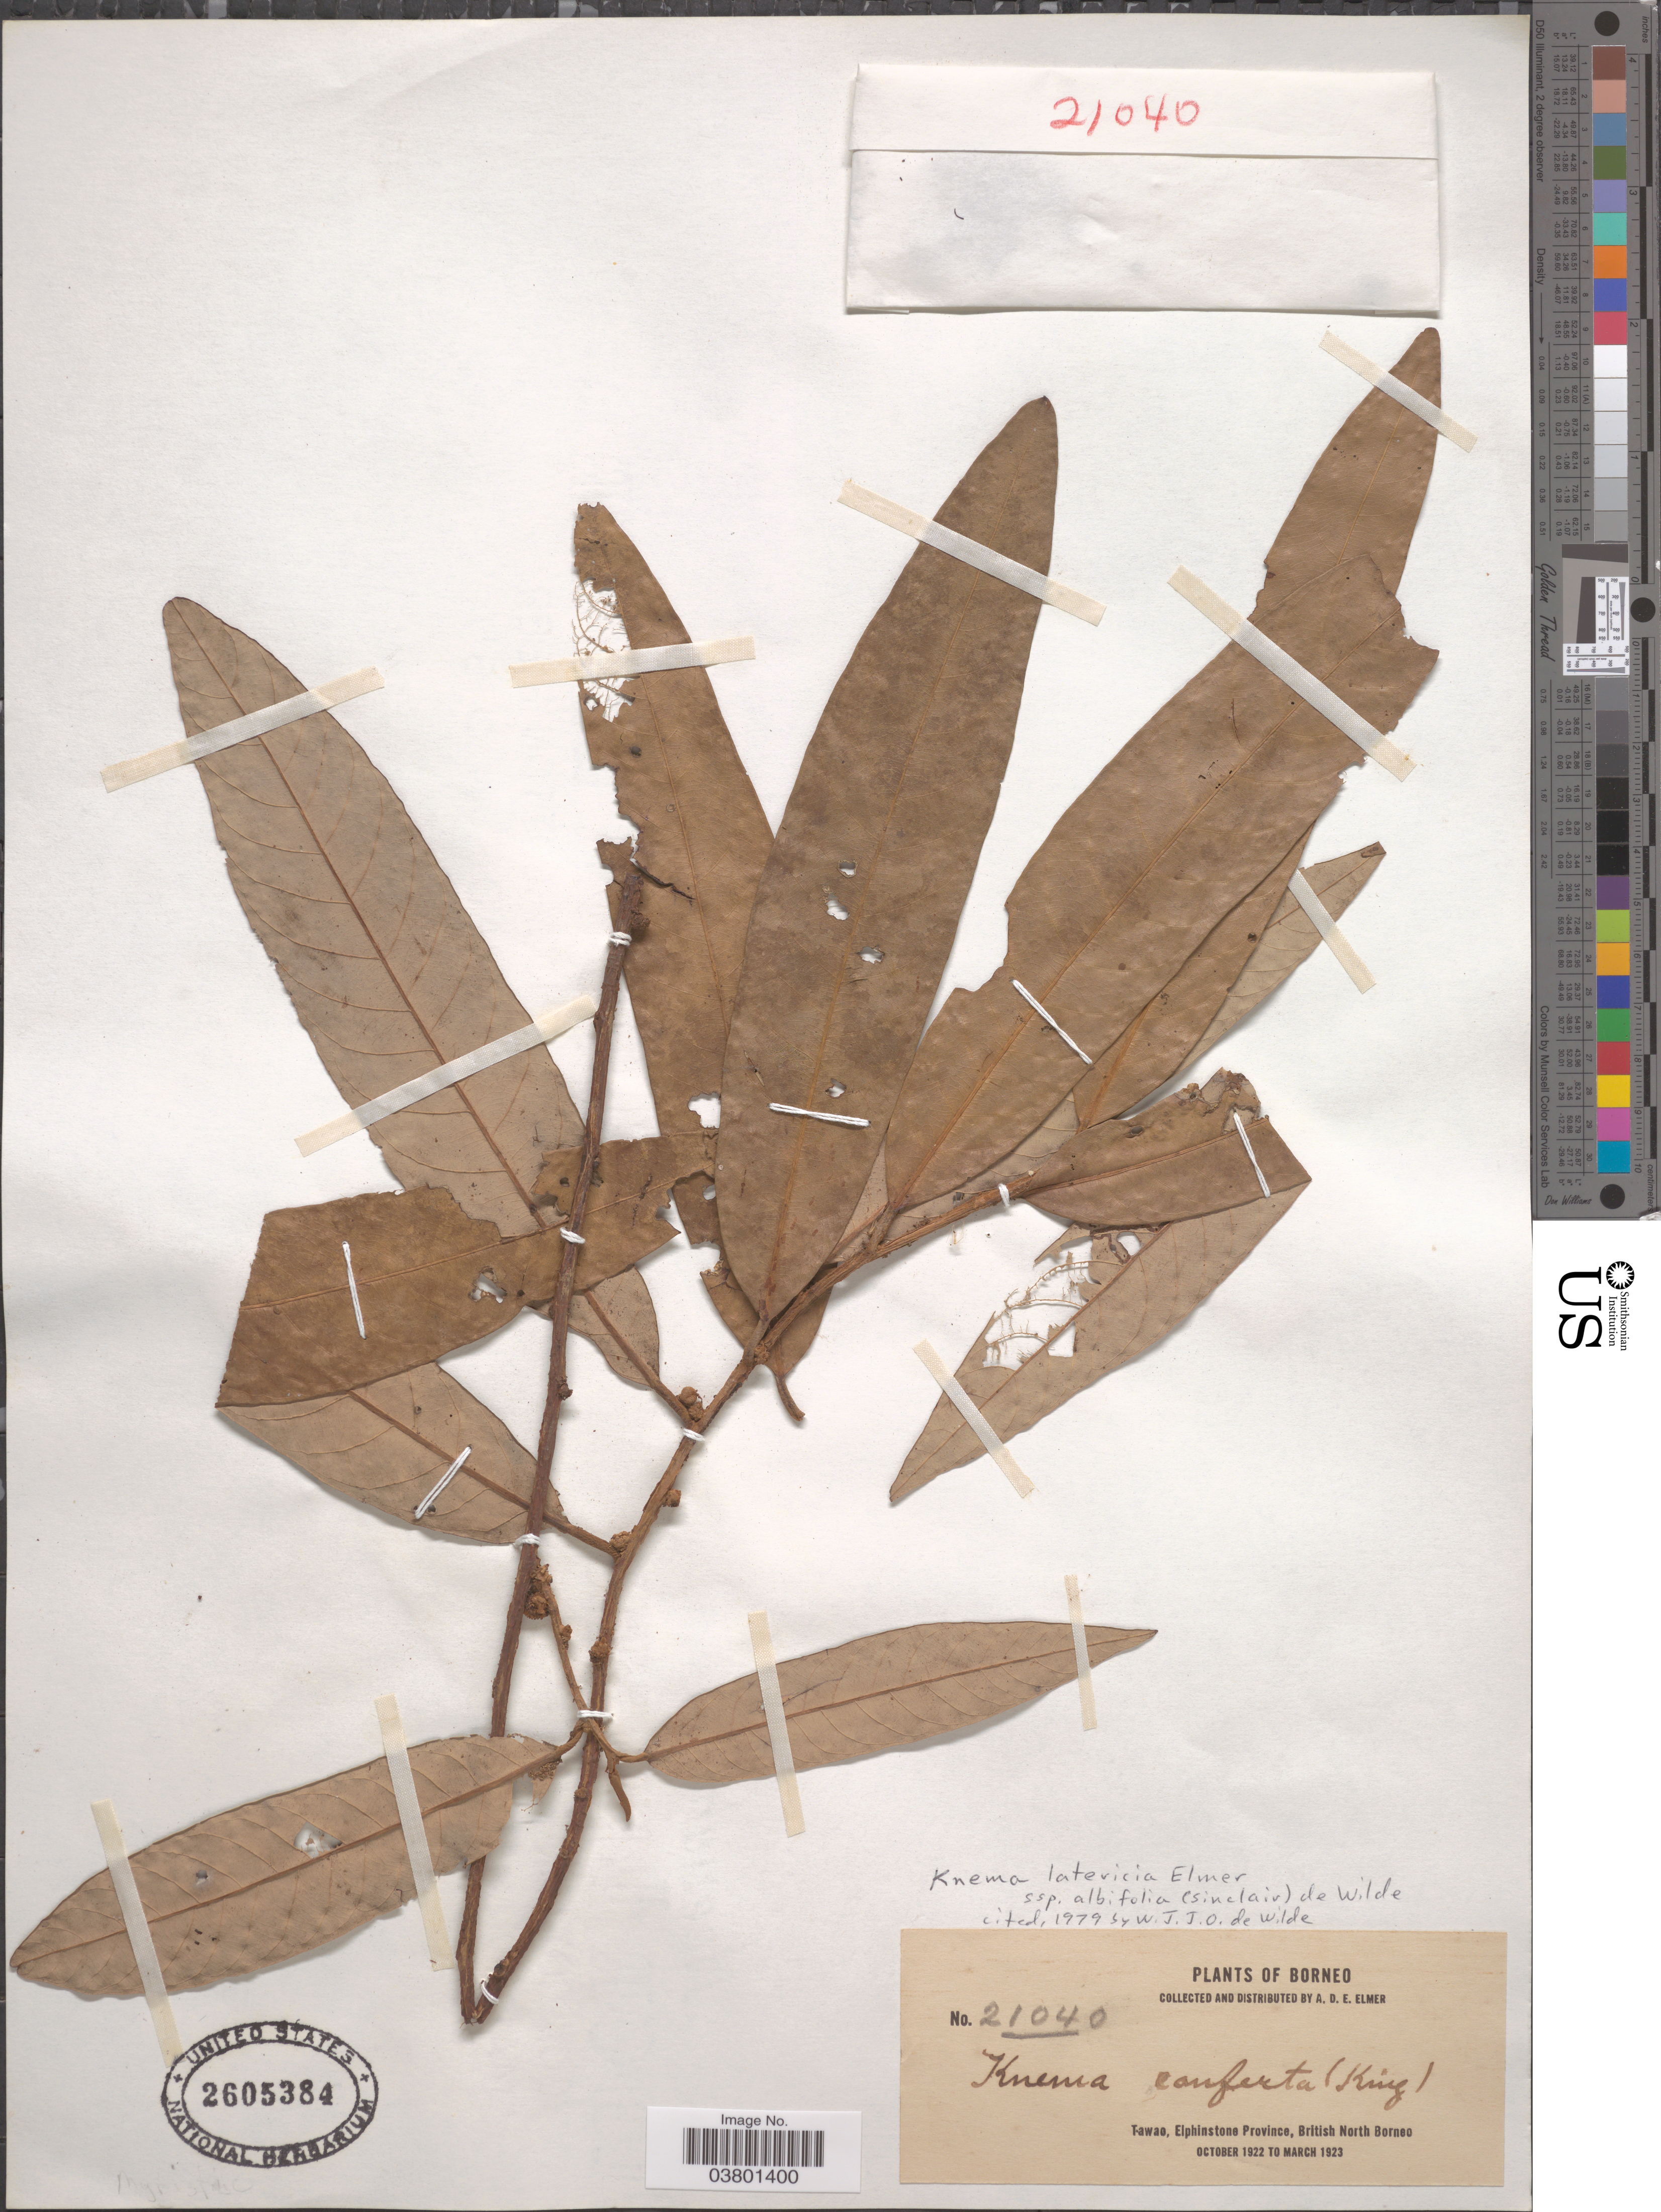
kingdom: Plantae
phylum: Tracheophyta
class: Magnoliopsida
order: Magnoliales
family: Myristicaceae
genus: Knema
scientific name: Knema latericia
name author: Elmer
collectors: A. D. E. Elmer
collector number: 21040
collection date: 1922-10/1923-03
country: Malaysia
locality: Borneo. Tawao, Elphinstone Province, British North Borneo.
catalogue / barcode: US 2605384